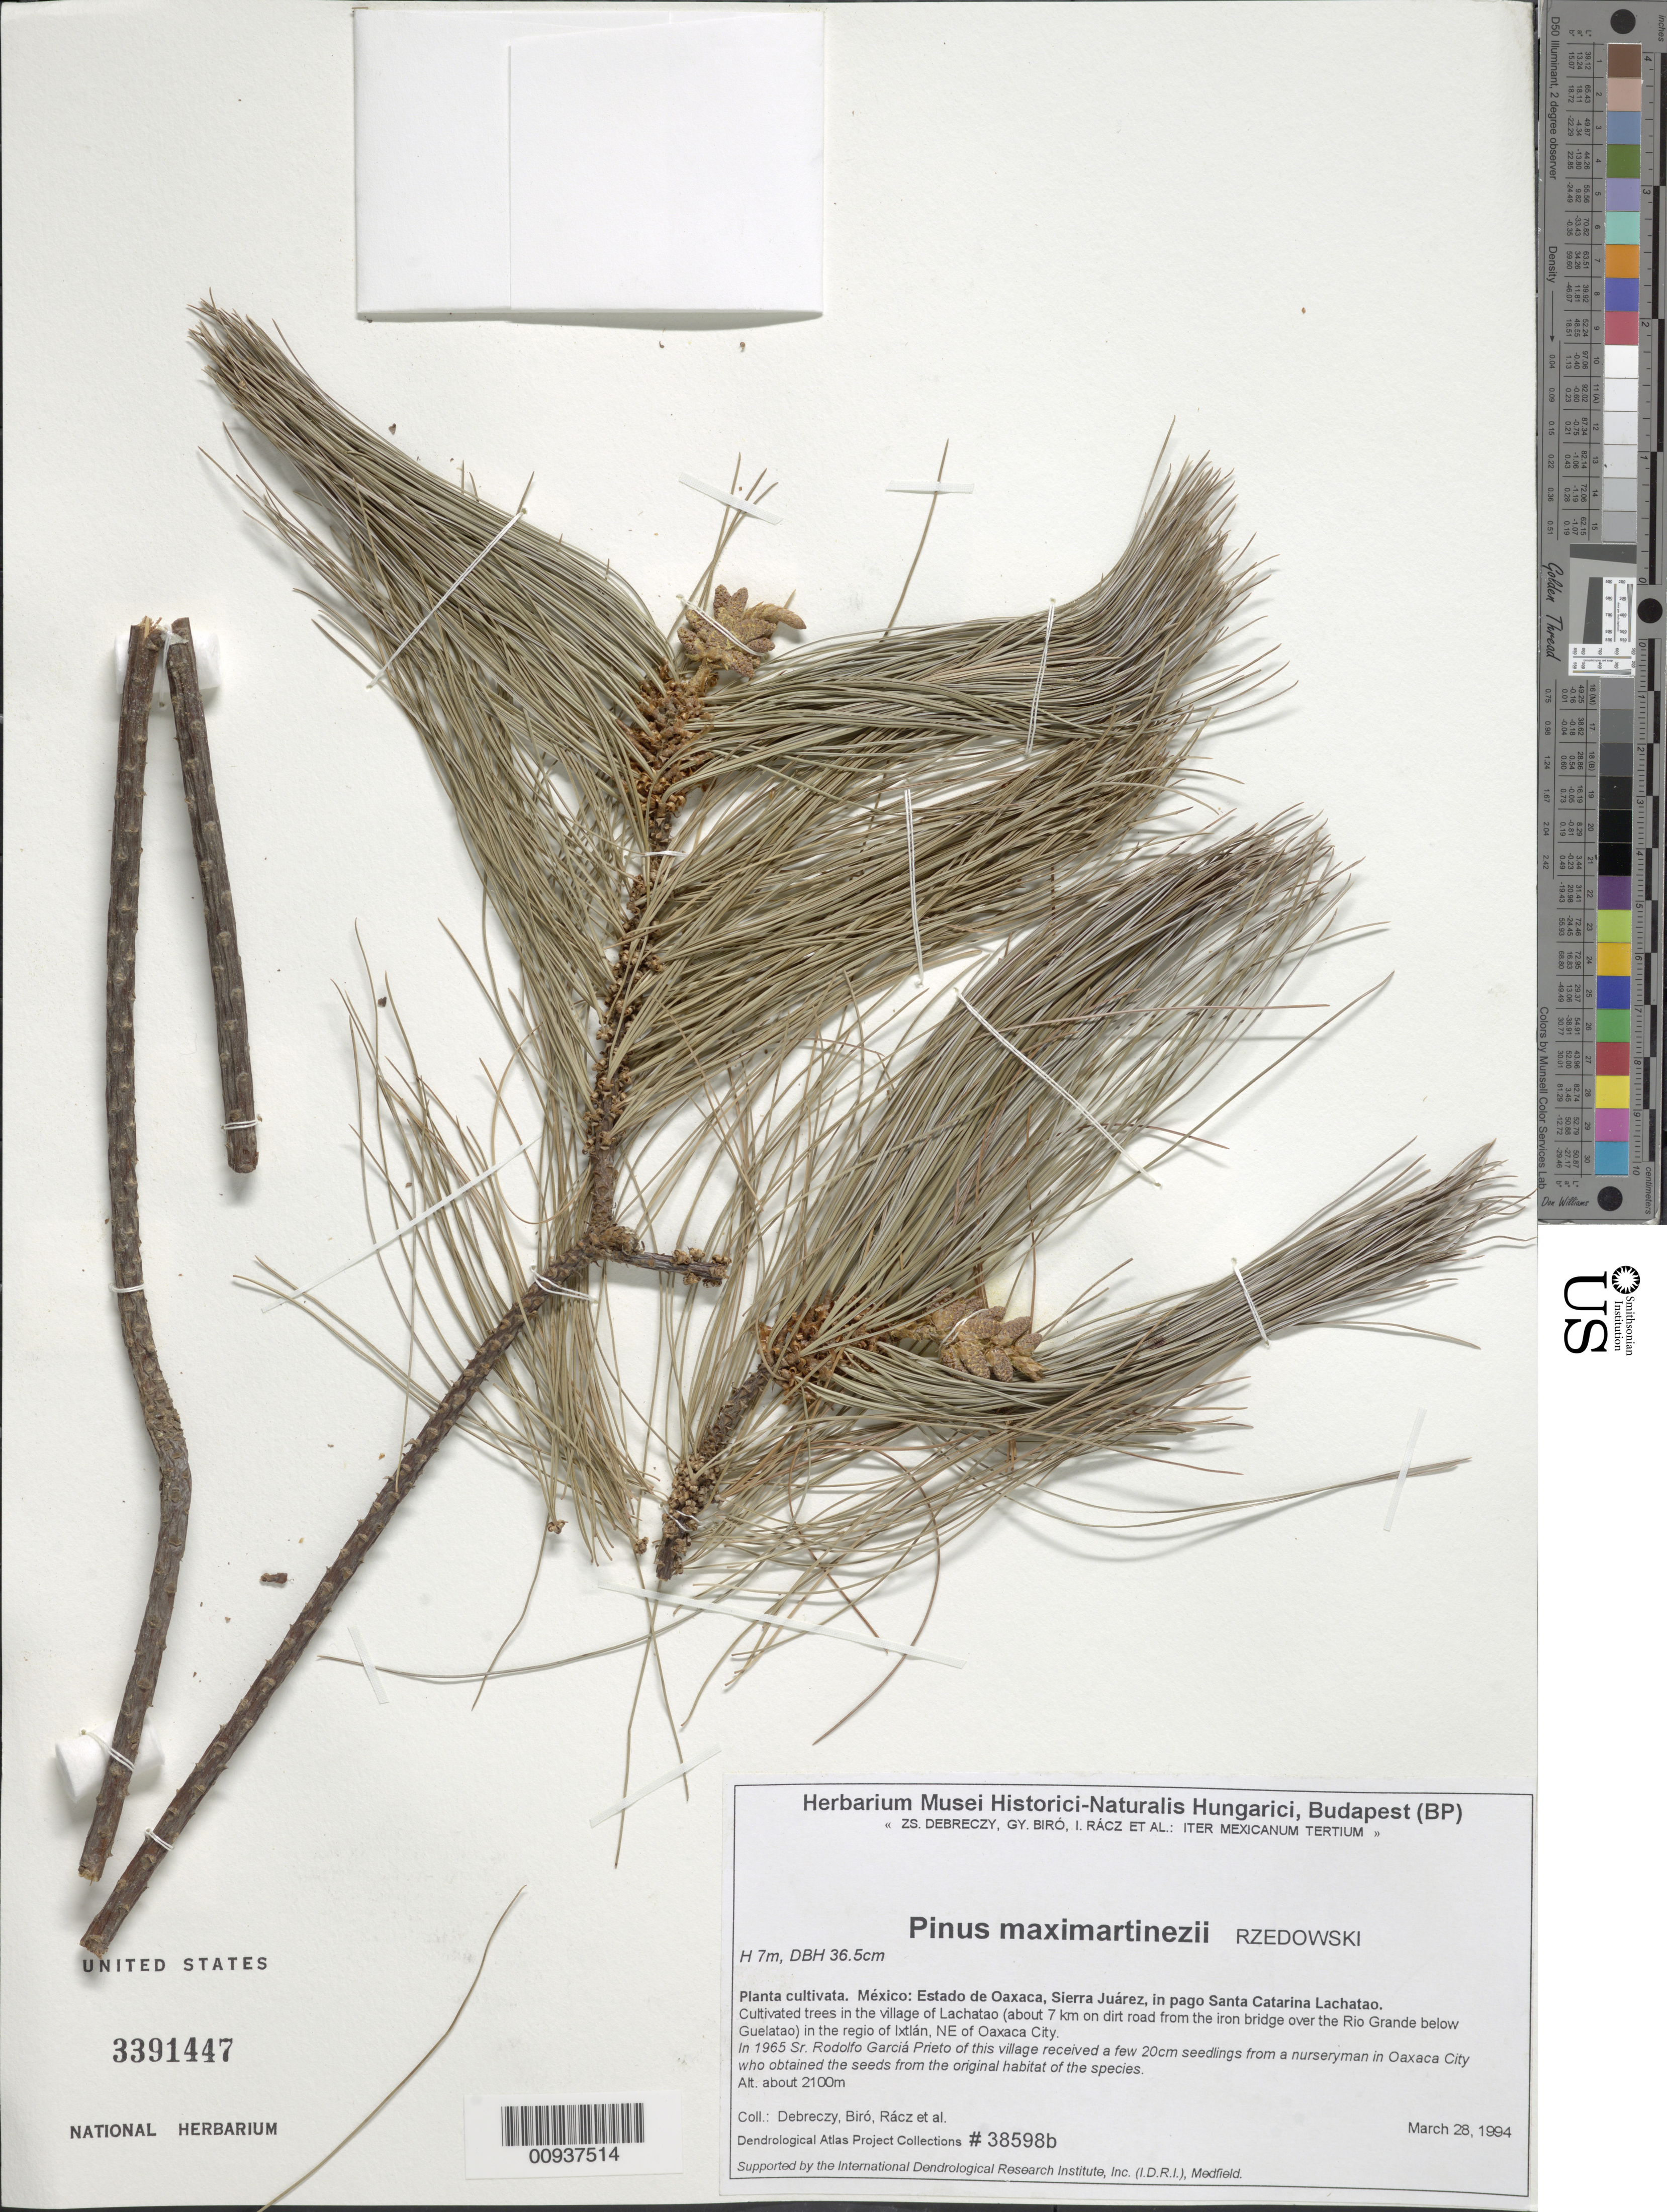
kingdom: Plantae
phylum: Tracheophyta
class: Pinopsida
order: Pinales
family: Pinaceae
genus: Pinus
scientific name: Pinus maximartinezii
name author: Rzed.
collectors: Z. Debreczy, G. Biro, I. Rácz & et al.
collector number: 38598 b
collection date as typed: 28 Mar 1994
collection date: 1994-03-28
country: Mexico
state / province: Oaxaca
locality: Sierra Juárez, in the village of Santa Catarina Lachatao (about 7 km on dirt road from the iron bridge over the Río Grande below Guelatao) in the region of Ixtlán, NE of Oaxaca City.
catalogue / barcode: US 3391447